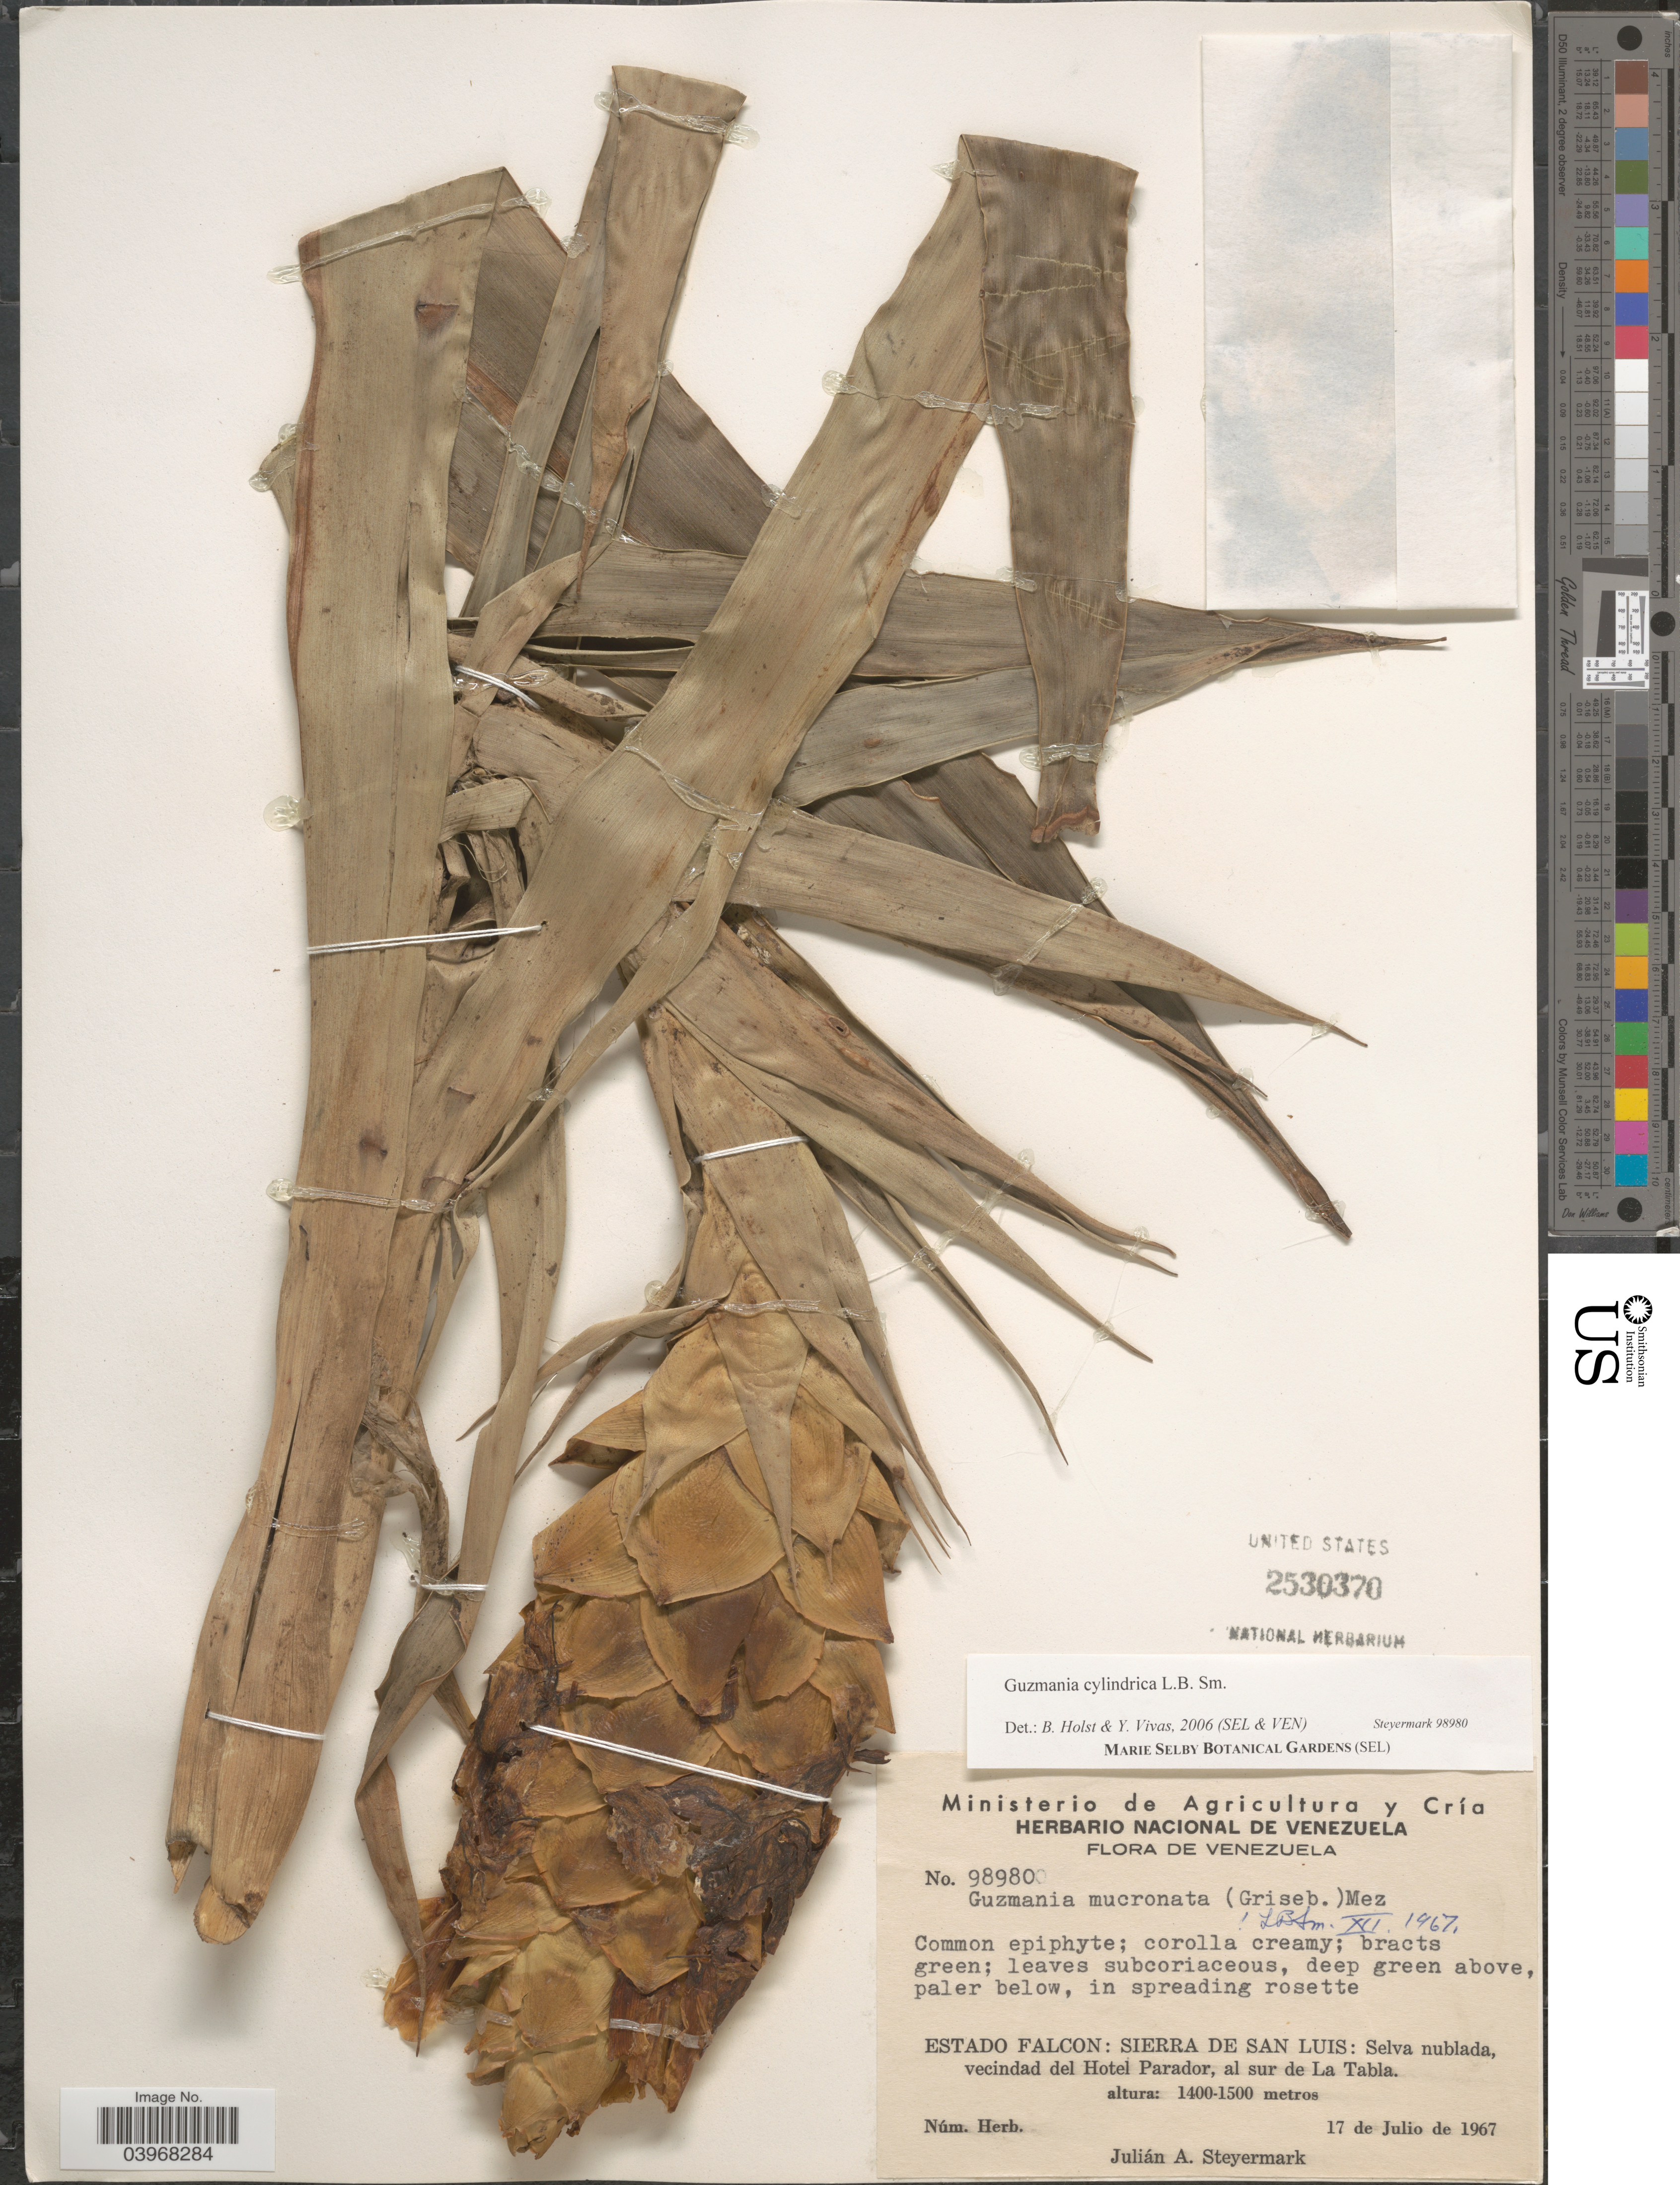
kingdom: Plantae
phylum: Tracheophyta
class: Liliopsida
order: Poales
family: Bromeliaceae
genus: Guzmania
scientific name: Guzmania cylindrica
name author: L.B. Sm.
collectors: J. Steyermark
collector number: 98980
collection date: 1967-07-17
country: Venezuela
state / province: Falcon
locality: Sierra de San Luis: Selva nublada, vecindad del Hotel Parador, al sur de La Tabla.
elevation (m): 1400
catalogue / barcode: US 2530370